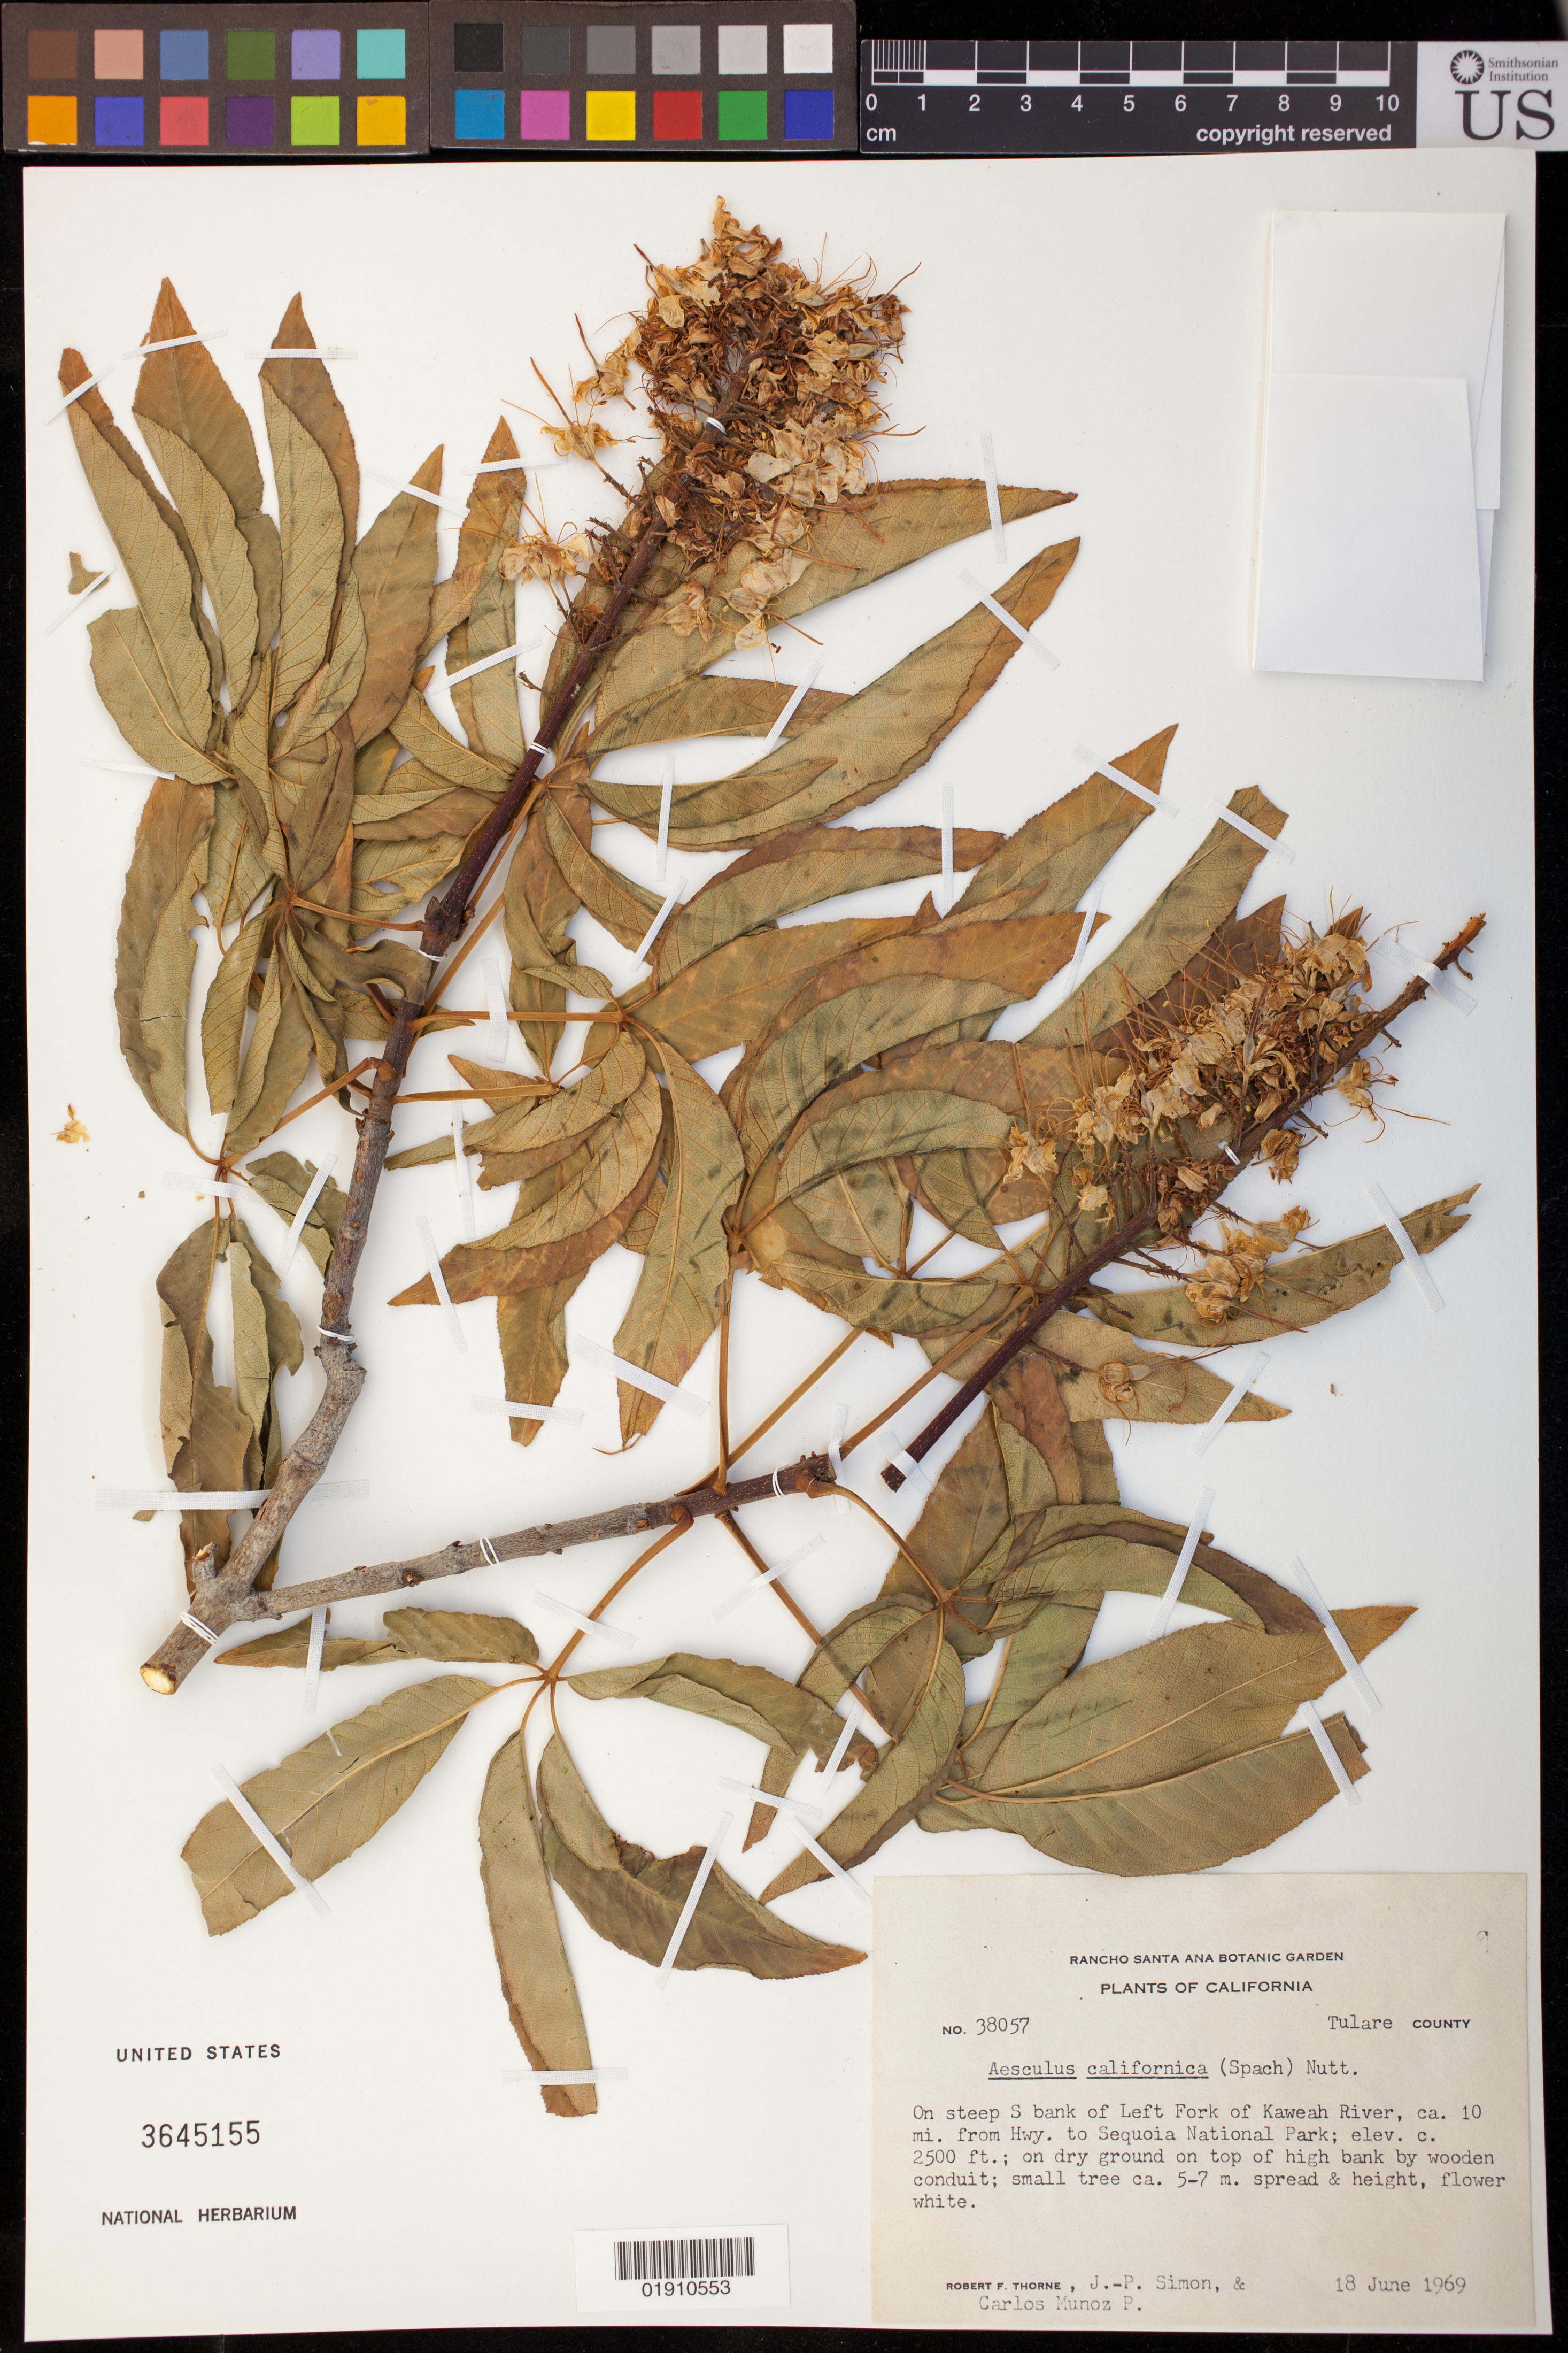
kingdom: Plantae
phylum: Tracheophyta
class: Magnoliopsida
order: Sapindales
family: Sapindaceae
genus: Aesculus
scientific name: Aesculus californica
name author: (Spach) Nutt.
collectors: J.-P. Simon & C. Munoz P.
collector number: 38057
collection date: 1969-06-18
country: United States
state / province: California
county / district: Tulare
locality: On steep S bank of Left Fork of Kaweah River, ca. 10 mi. from Hwy. to Sequoia National Park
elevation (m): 762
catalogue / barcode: US 3645155